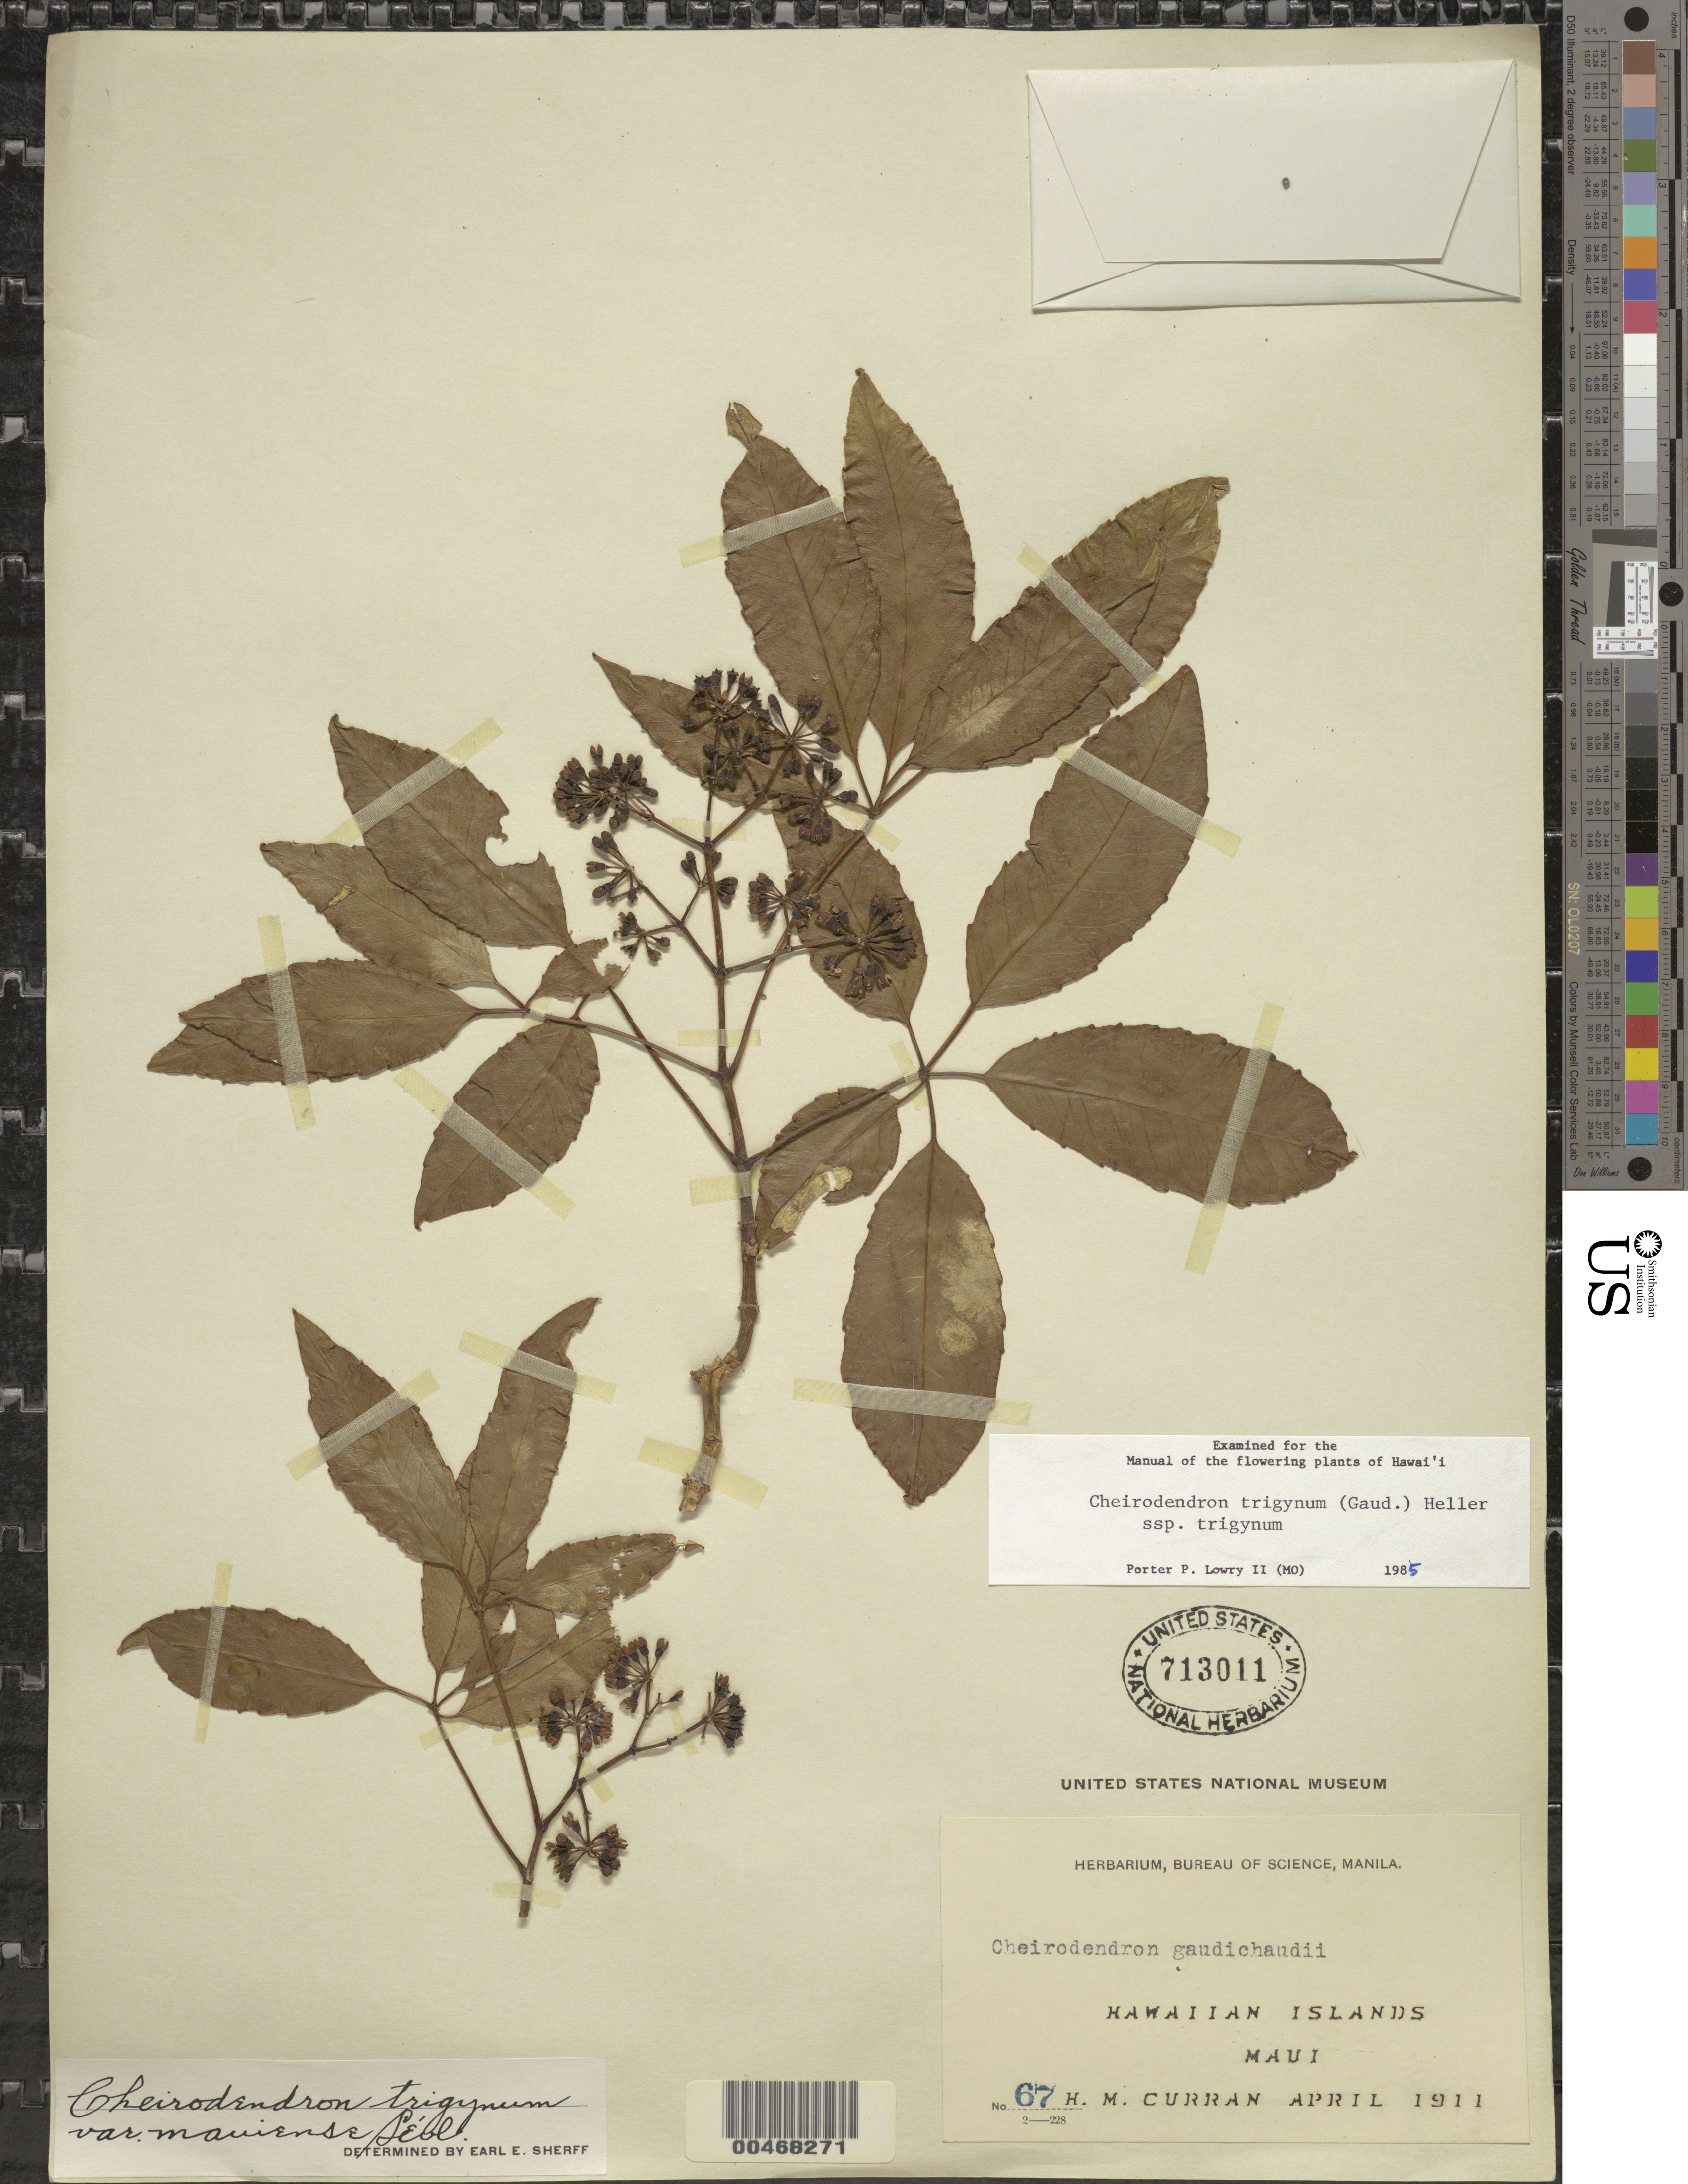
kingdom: Plantae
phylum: Tracheophyta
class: Magnoliopsida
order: Apiales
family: Araliaceae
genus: Cheirodendron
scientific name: Cheirodendron trigynum subsp. trigynum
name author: (Gaudich.) A. Heller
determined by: Lowry, P. P., (MO), Missouri Botanical Garden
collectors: H. M. Curran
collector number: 67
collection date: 1911-04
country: United States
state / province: Hawaii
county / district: Maui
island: Maui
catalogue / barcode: US 713011